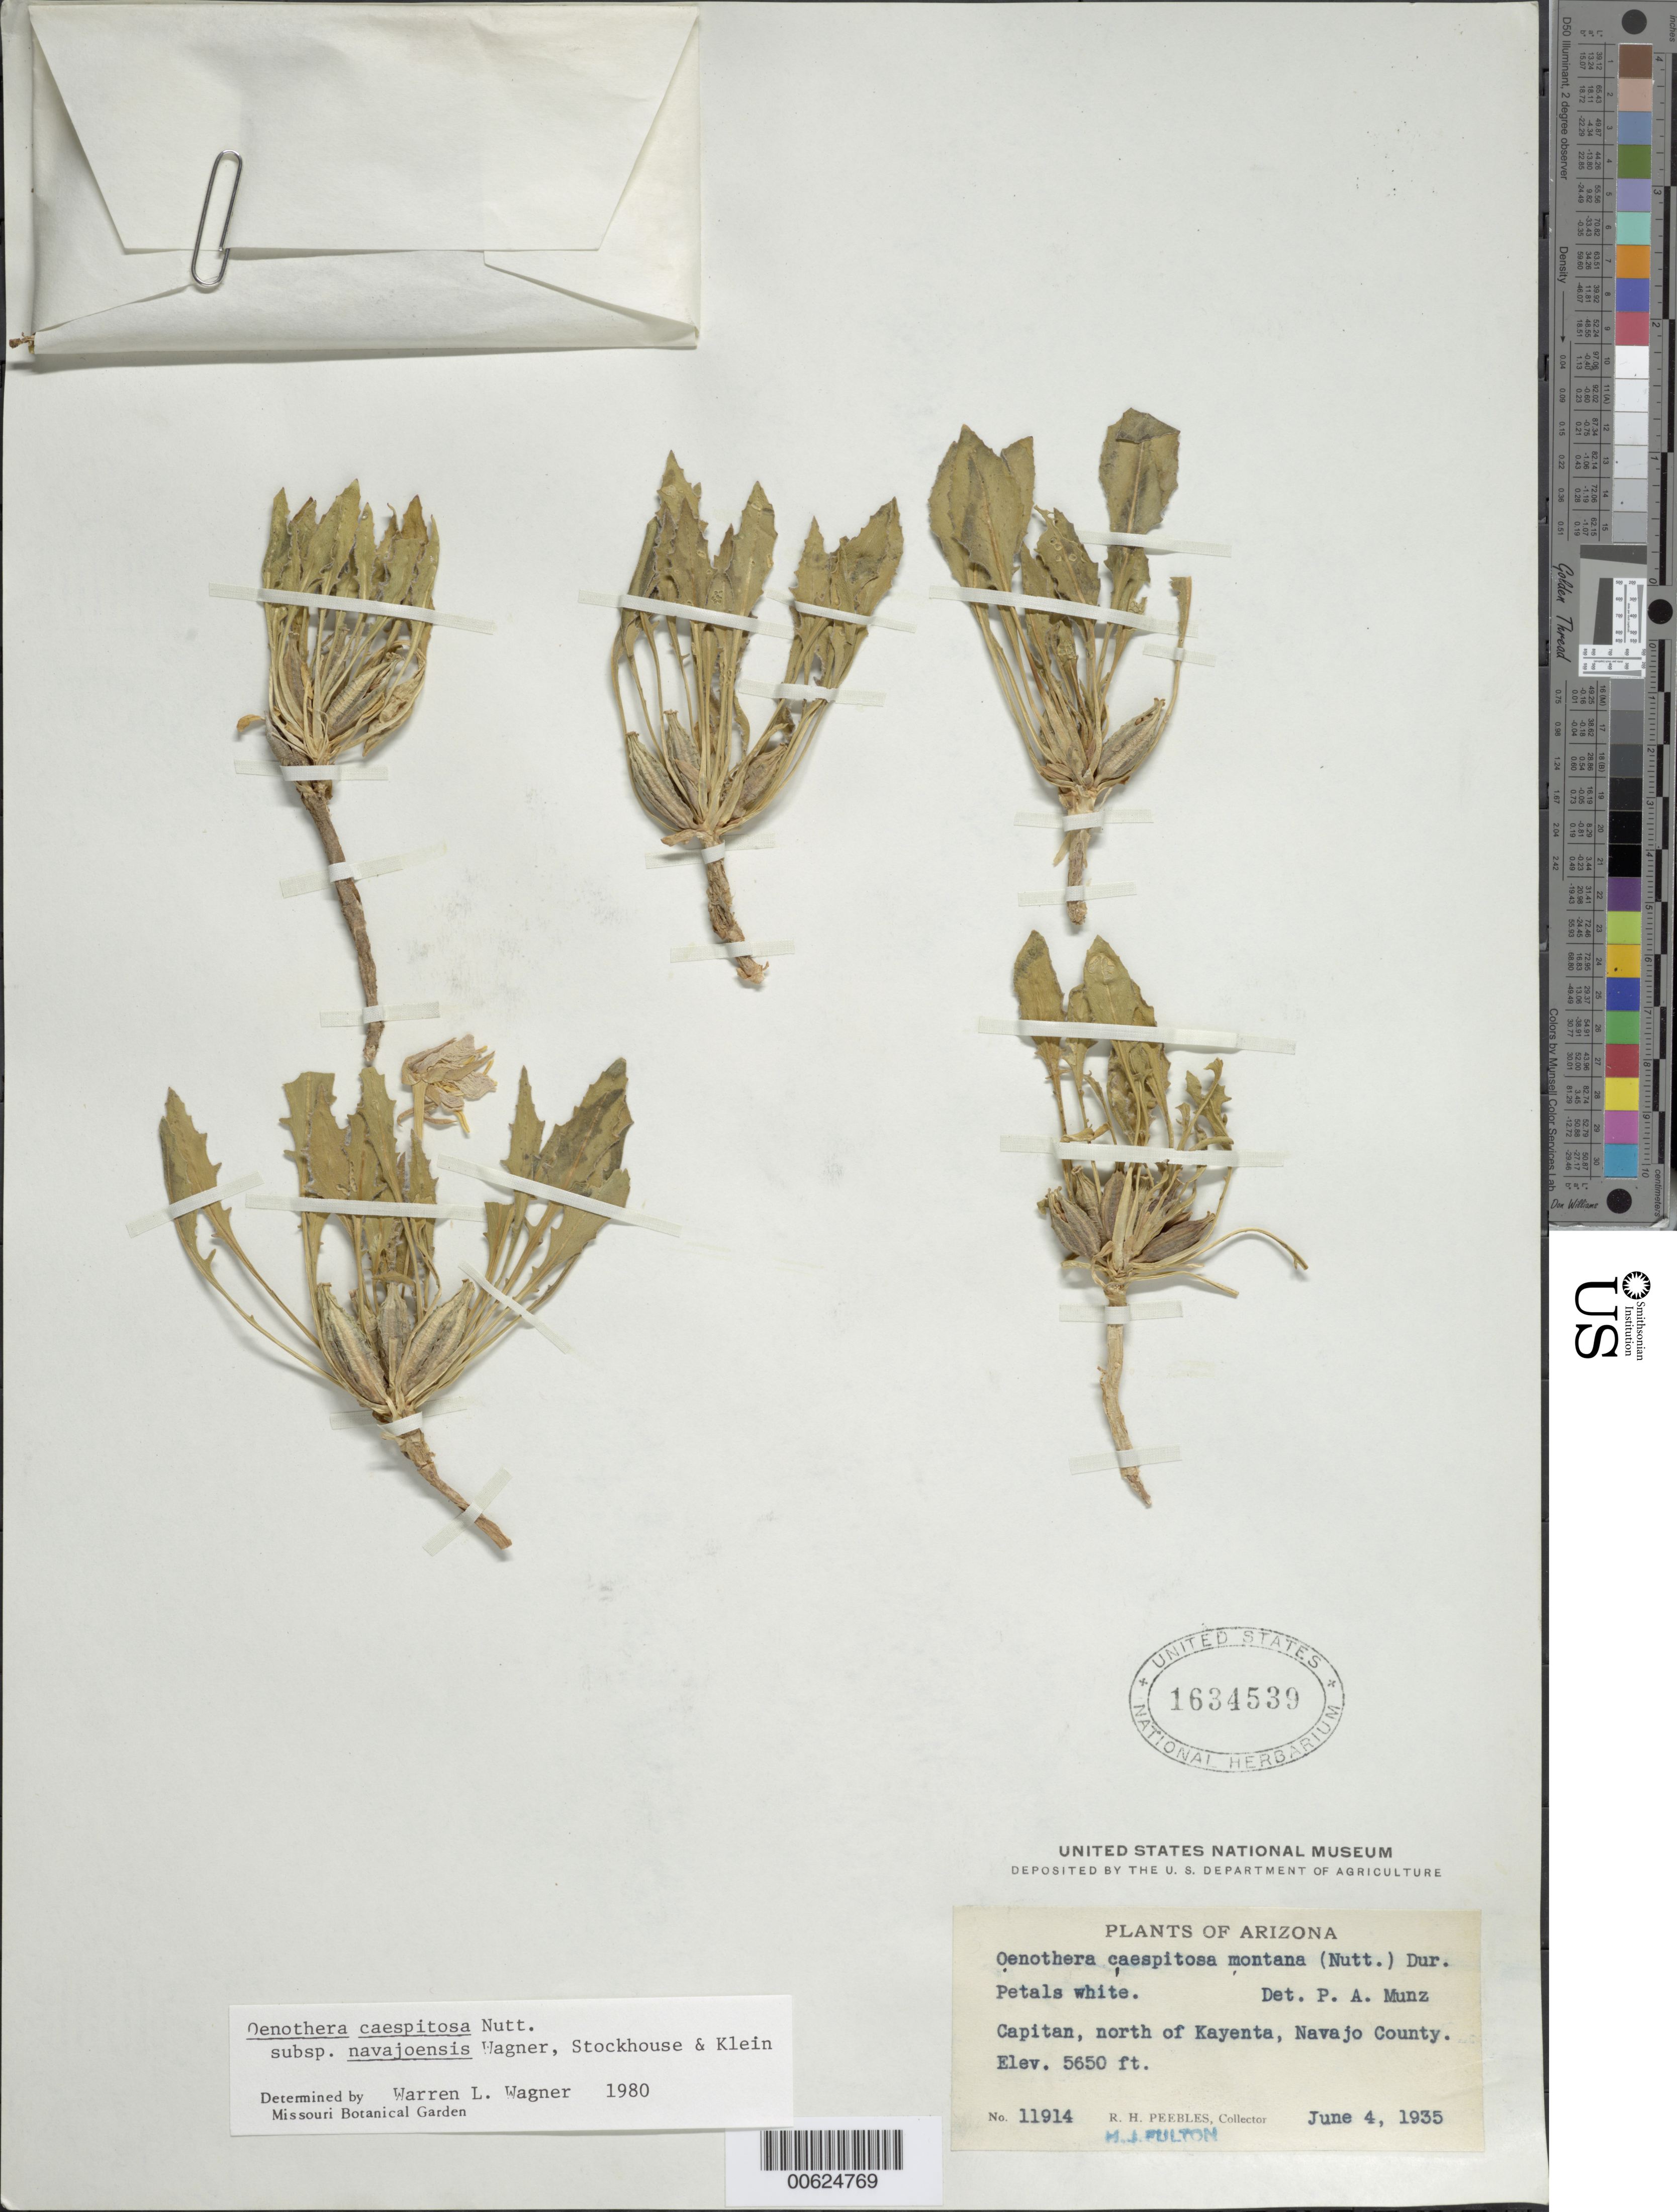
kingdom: Plantae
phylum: Tracheophyta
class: Magnoliopsida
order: Myrtales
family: Onagraceae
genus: Oenothera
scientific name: Oenothera cespitosa subsp. navajoensis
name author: W.L. Wagner et al.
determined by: Wagner, W. L., (BOT), Smithsonian Institution - National Museum of Natural History (UNITED STATES)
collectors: R. H. Peebles & H. Fulton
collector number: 11914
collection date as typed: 04 Jun 1935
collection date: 1935-06-04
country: United States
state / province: Arizona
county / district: Navajo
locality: Capitan, N of Kayenta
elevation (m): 1722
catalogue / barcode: US 1634539